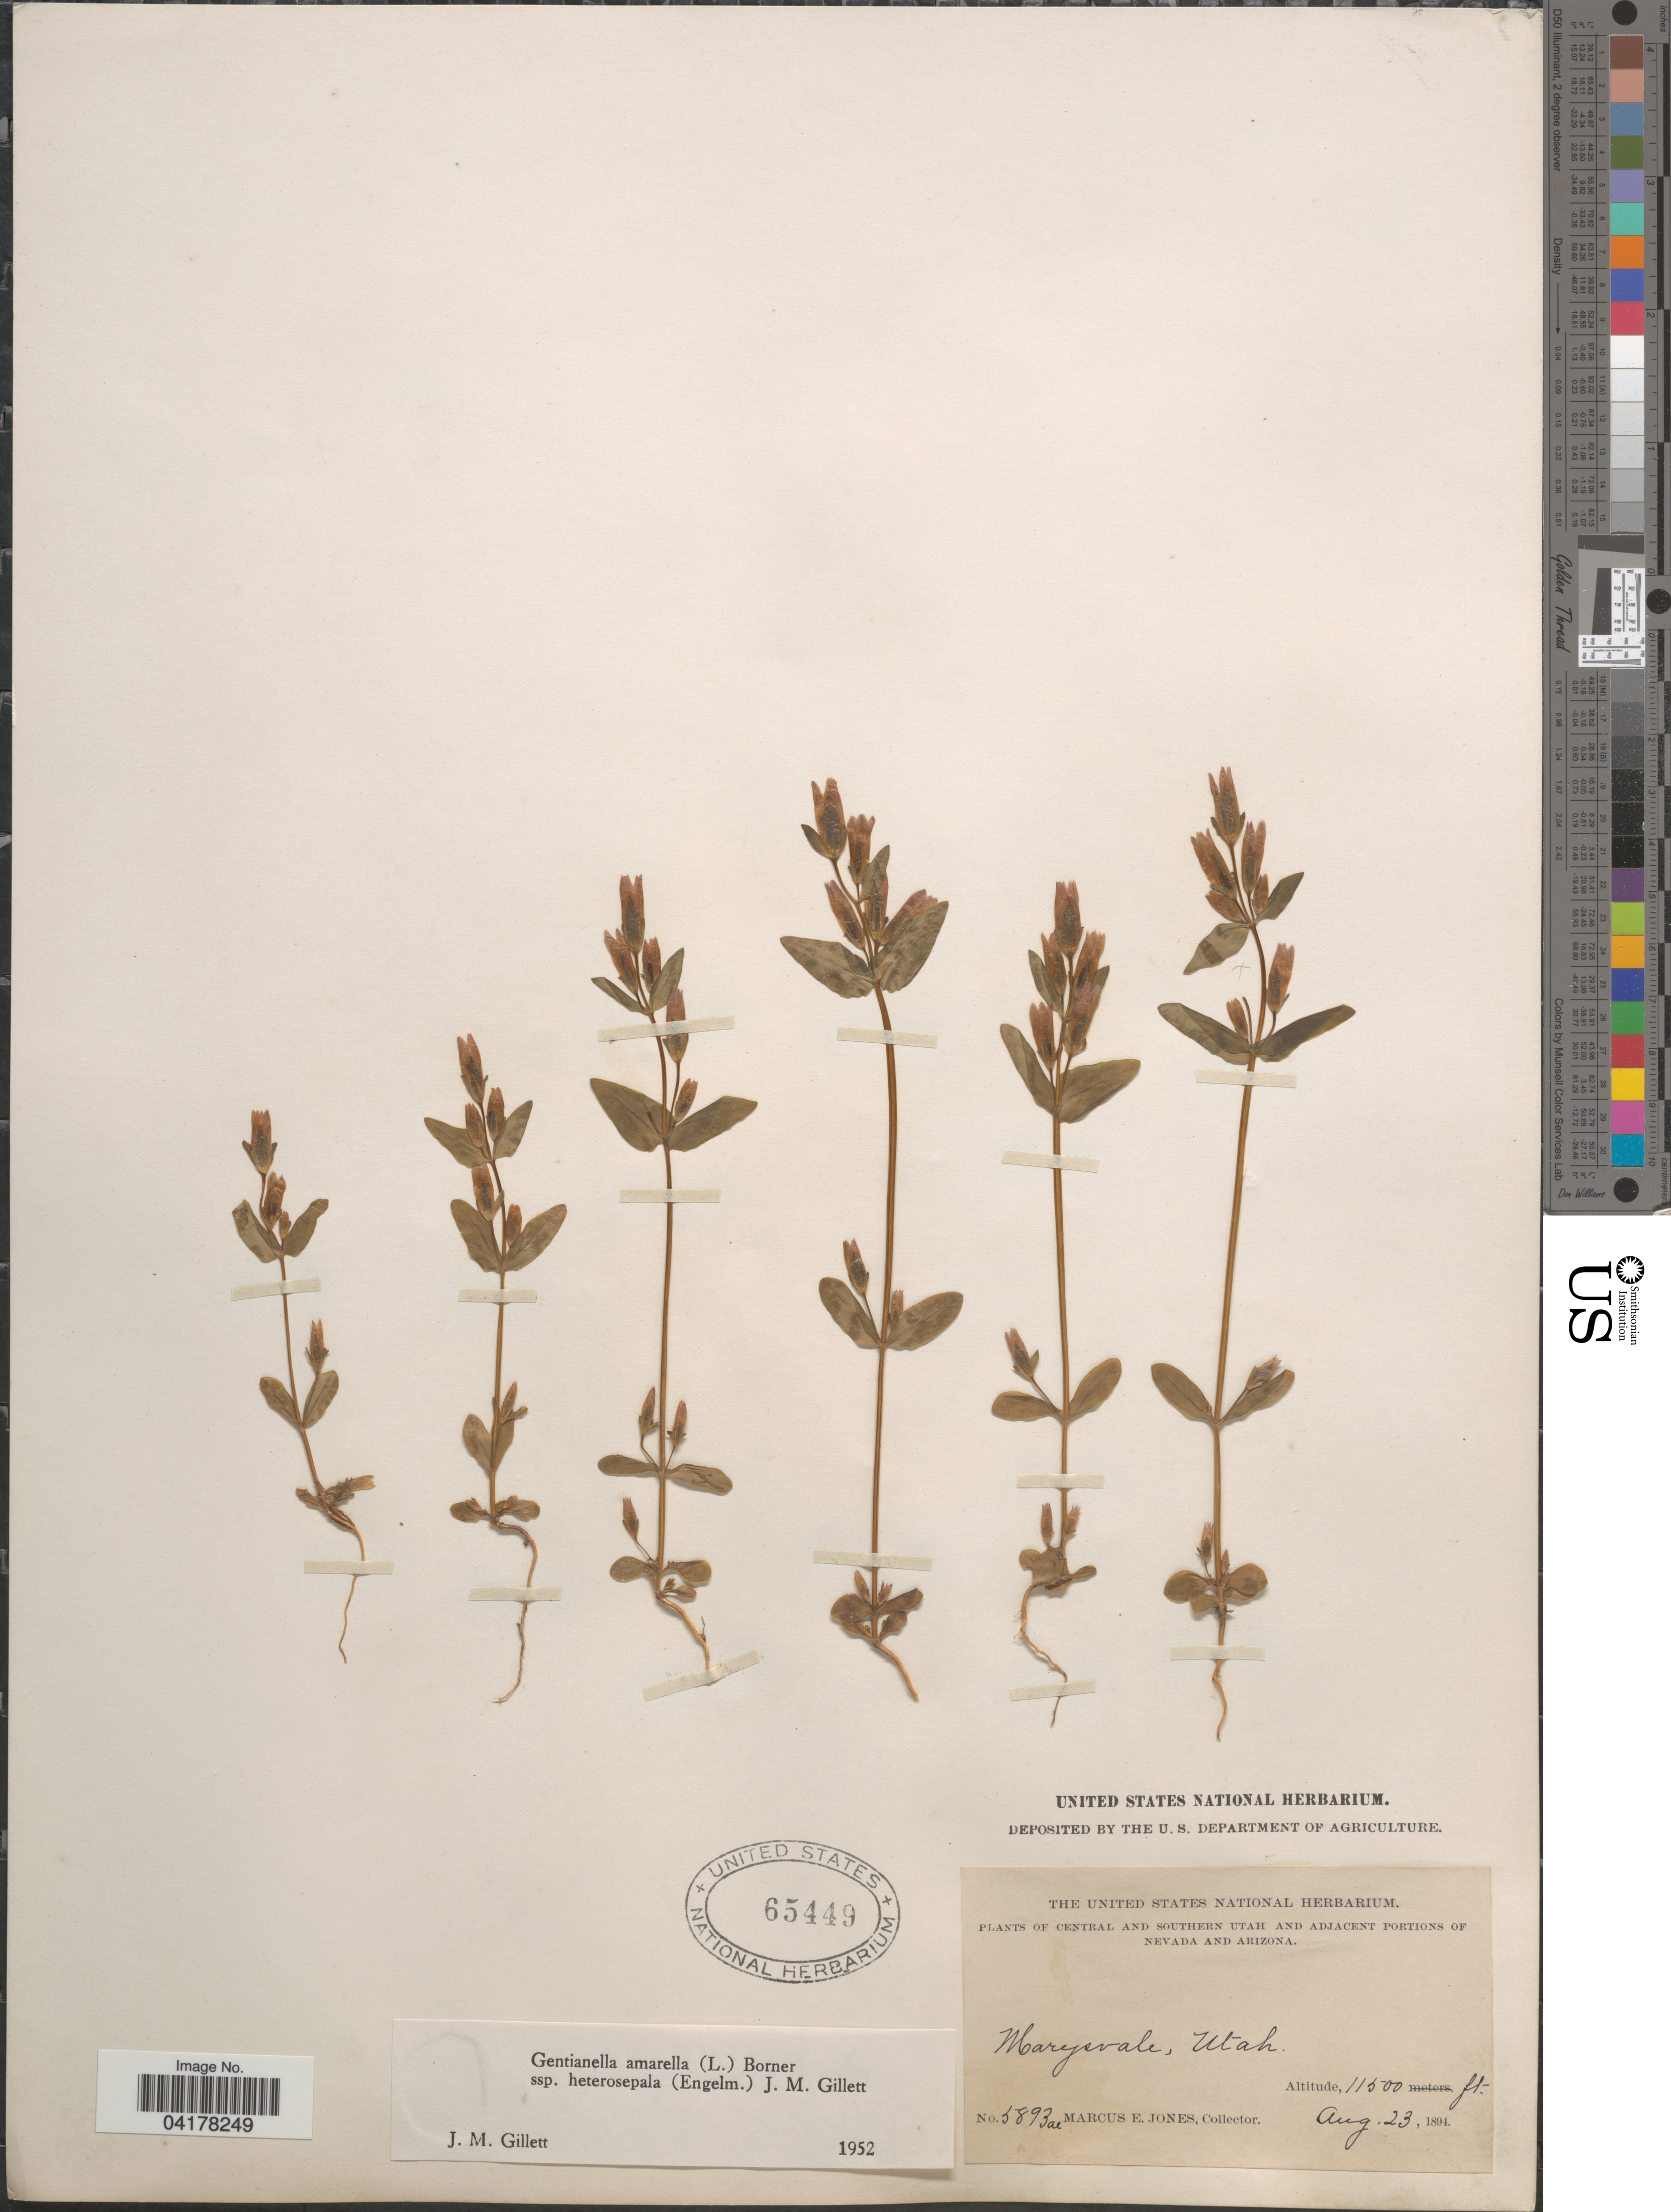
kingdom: Plantae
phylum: Tracheophyta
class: Magnoliopsida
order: Gentianales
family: Gentianaceae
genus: Gentianella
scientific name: Gentianella amarella subsp. heterosepala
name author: (Engelm.) J.M. Gillet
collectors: M. E. Jones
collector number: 5893ae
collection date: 1894-08-23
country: United States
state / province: Utah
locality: Central and Southern Utah. Marysvale.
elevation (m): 3505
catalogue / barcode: US 65449